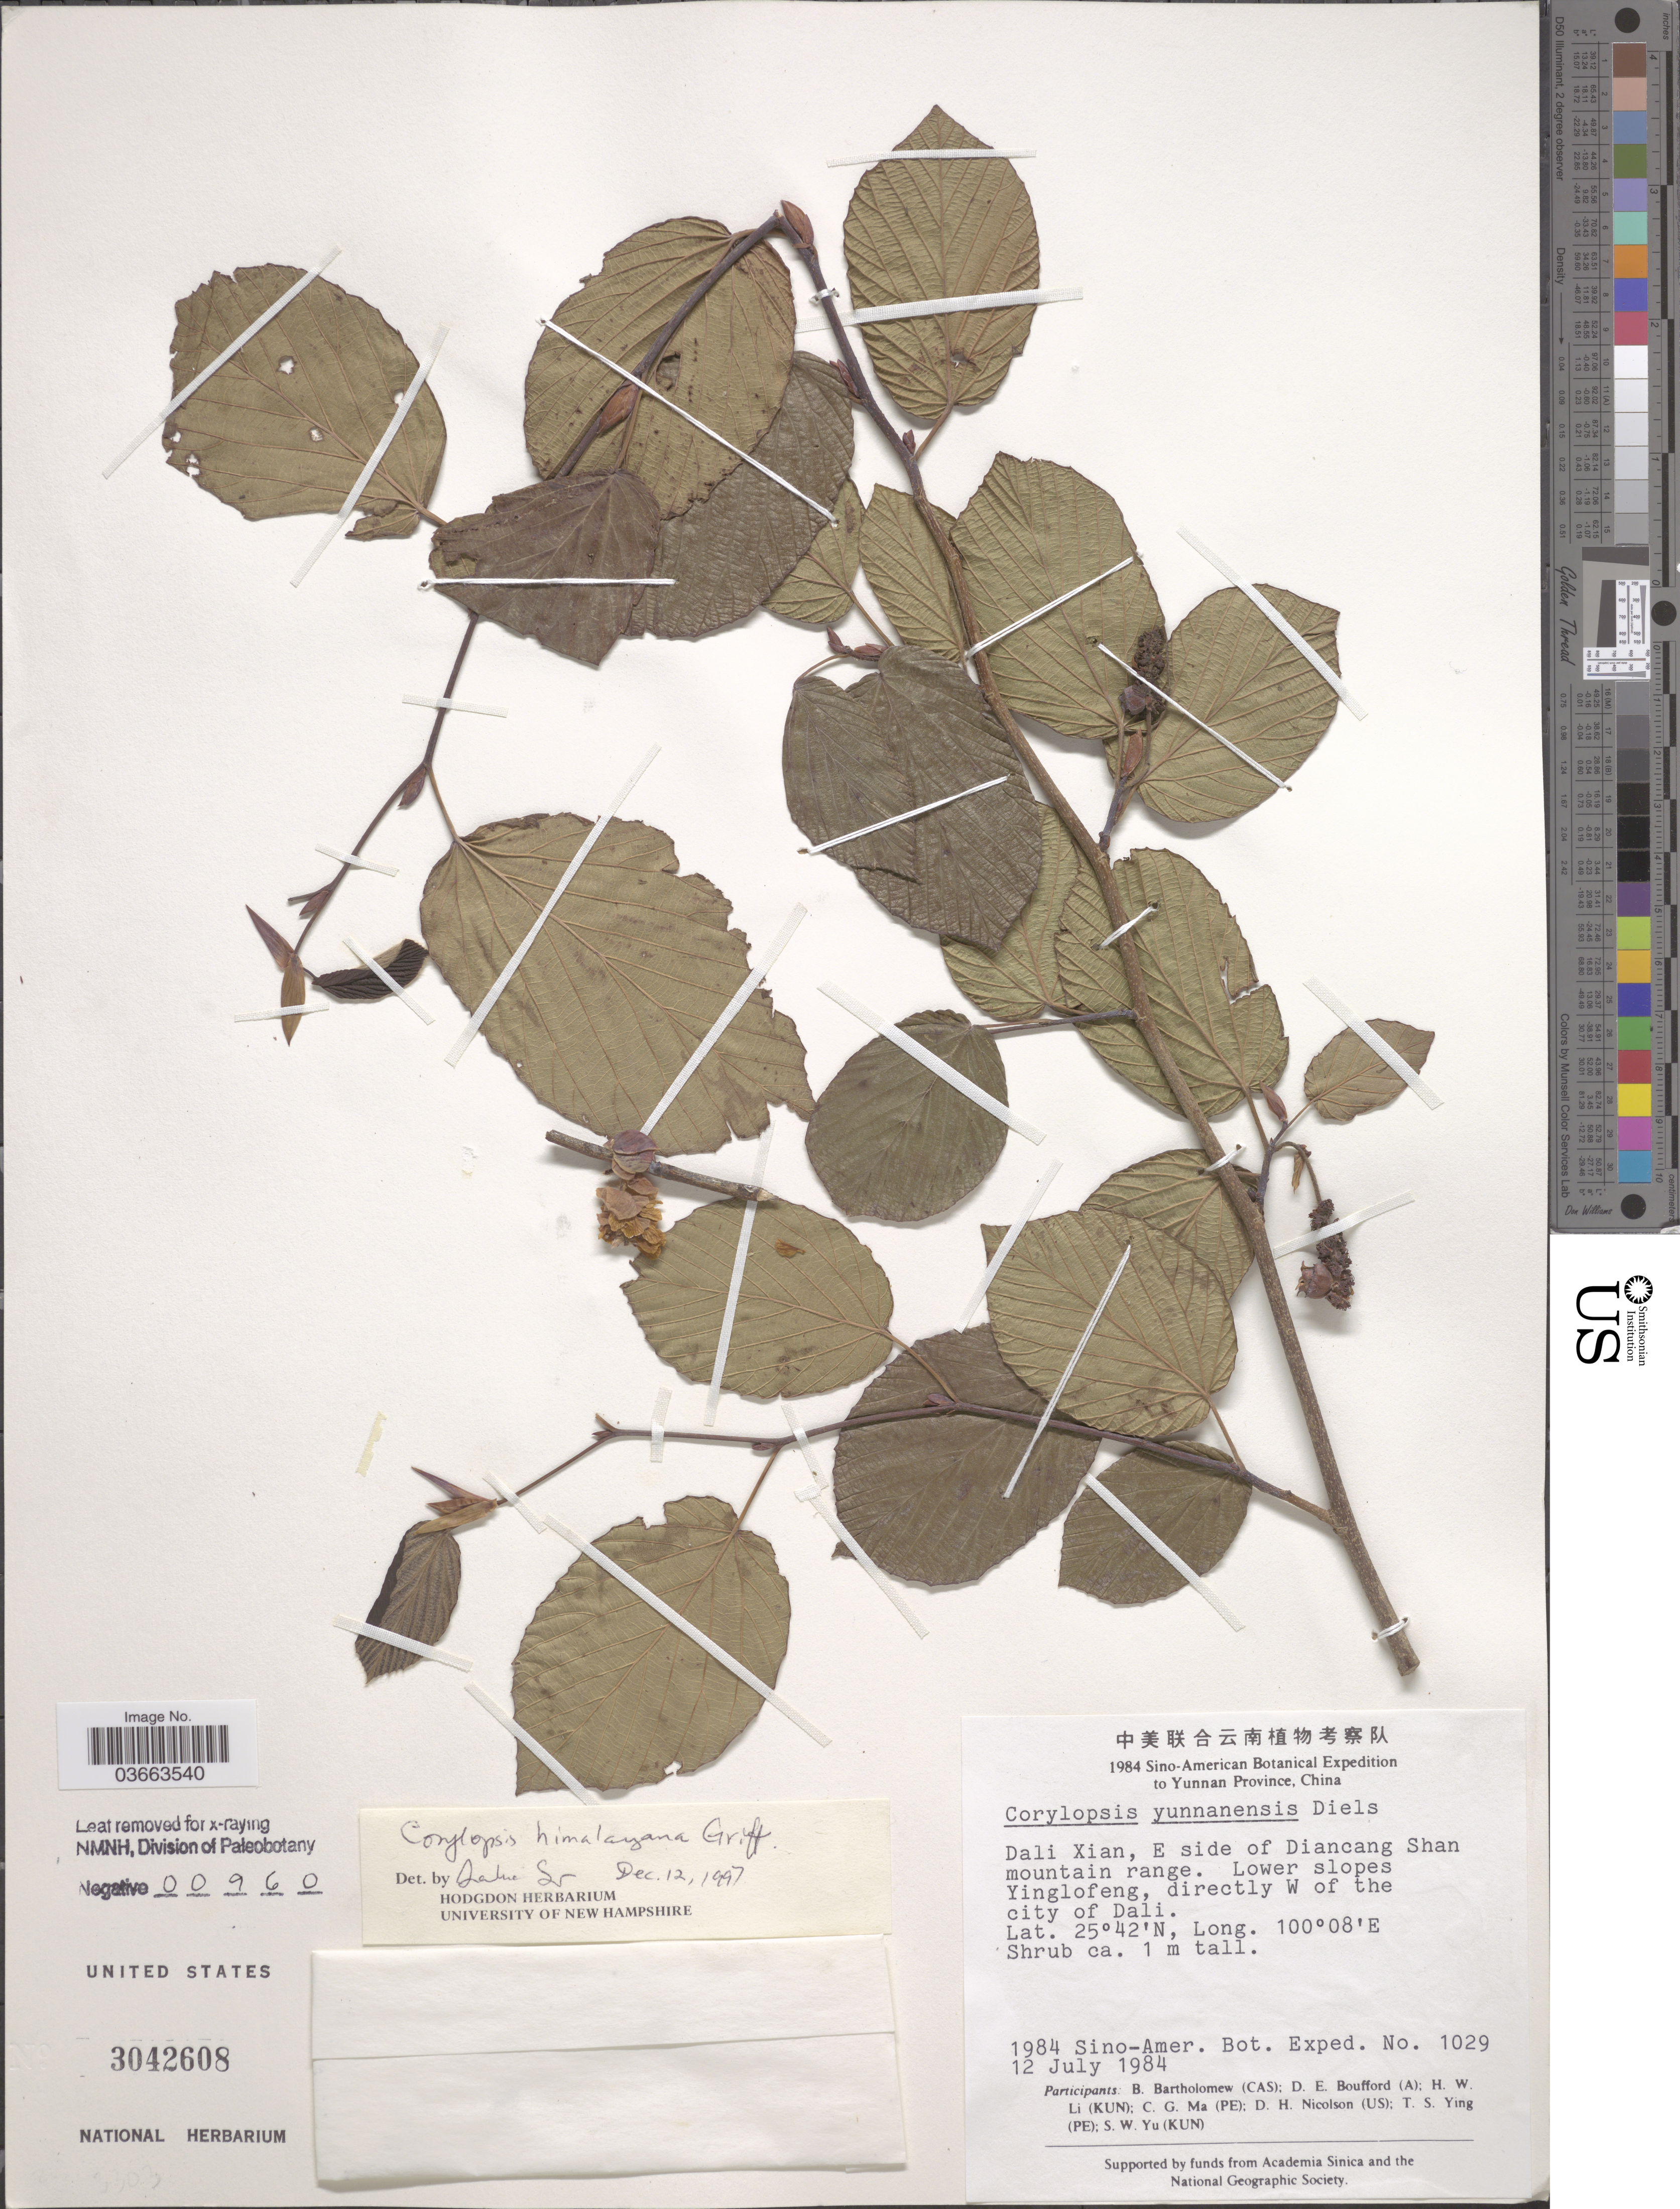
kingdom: Plantae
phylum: Tracheophyta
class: Magnoliopsida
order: Saxifragales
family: Hamamelidaceae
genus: Corylopsis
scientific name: Corylopsis himalayana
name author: Griff.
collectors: Sino-Amer. Bot. Exped. 1984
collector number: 1029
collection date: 1984-07-12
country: China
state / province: Yunnan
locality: Dali Xian, E side of Diancang Shan mountain range. Lower slopes Yinglofeng, directly W of the city of Dali.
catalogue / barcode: US 3042608